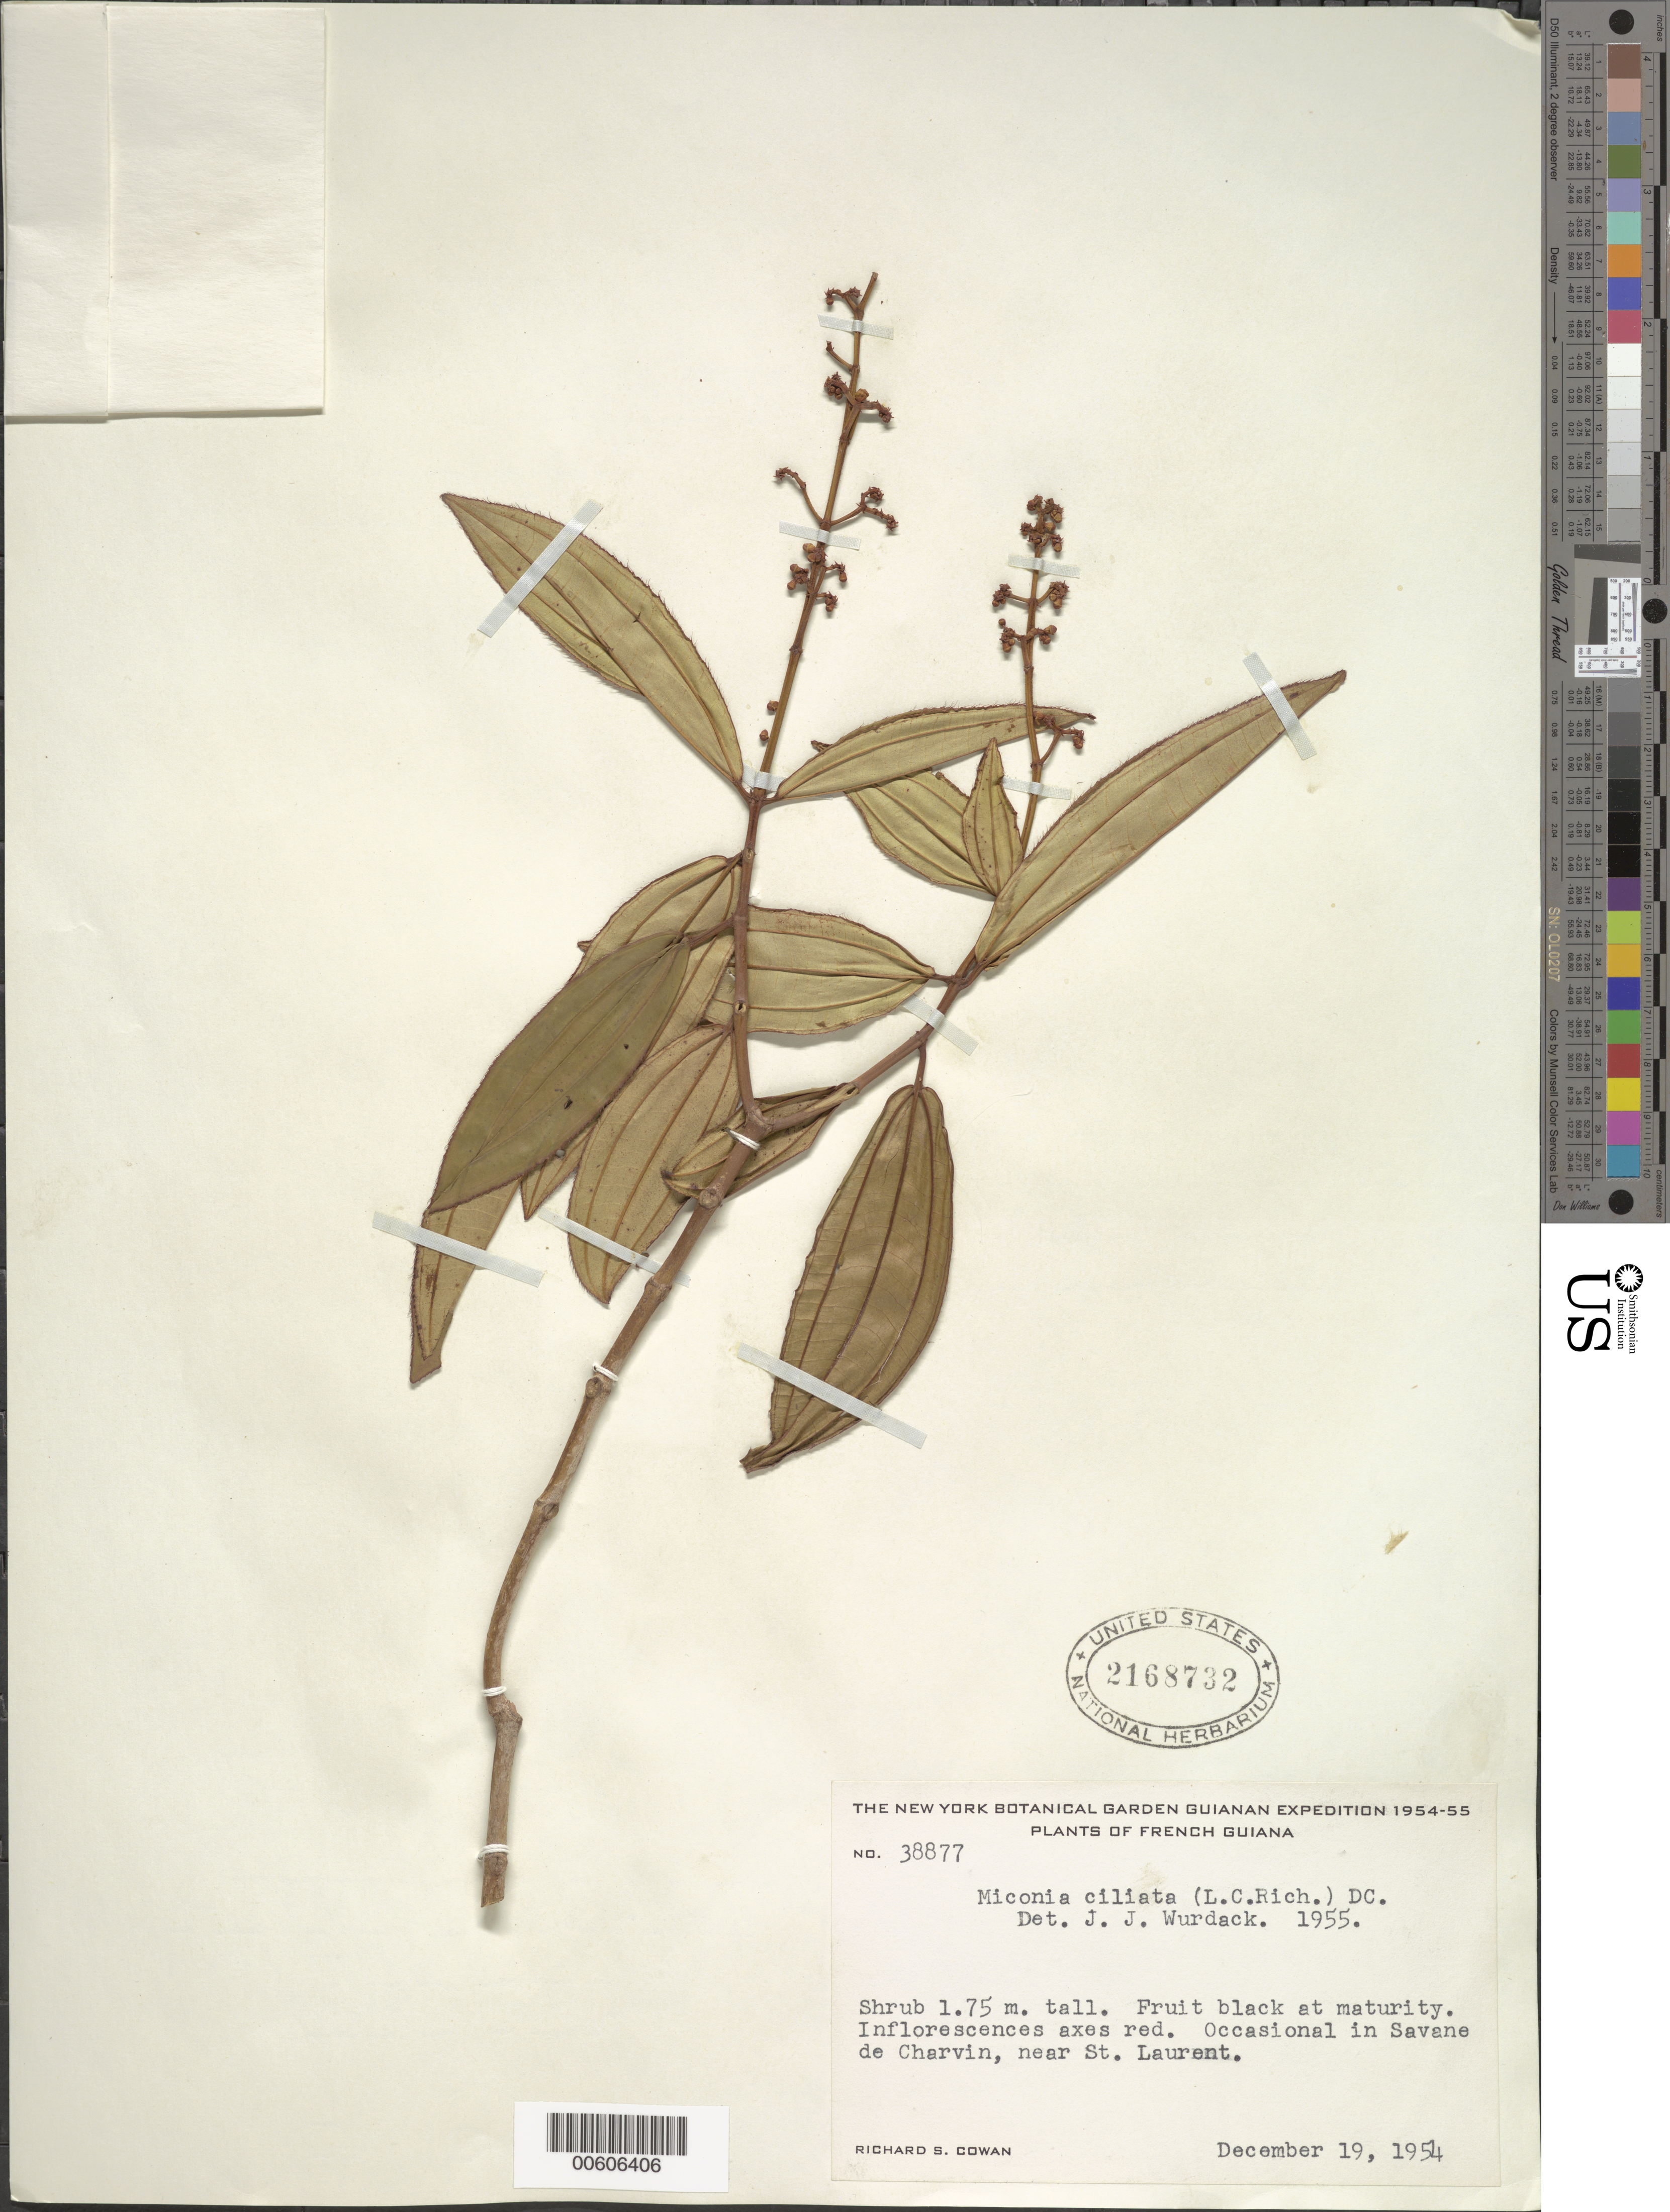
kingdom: Plantae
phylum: Tracheophyta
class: Magnoliopsida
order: Myrtales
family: Melastomataceae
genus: Miconia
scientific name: Miconia ciliata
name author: (Rich.) DC.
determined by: Wurdack, John J., (US), US (UNITED STATES)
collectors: R. S. Cowan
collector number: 38877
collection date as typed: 19-Dec-54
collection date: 1954-12-19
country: French Guiana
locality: Savane de Charvin, near St. Laurent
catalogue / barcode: US 2168732